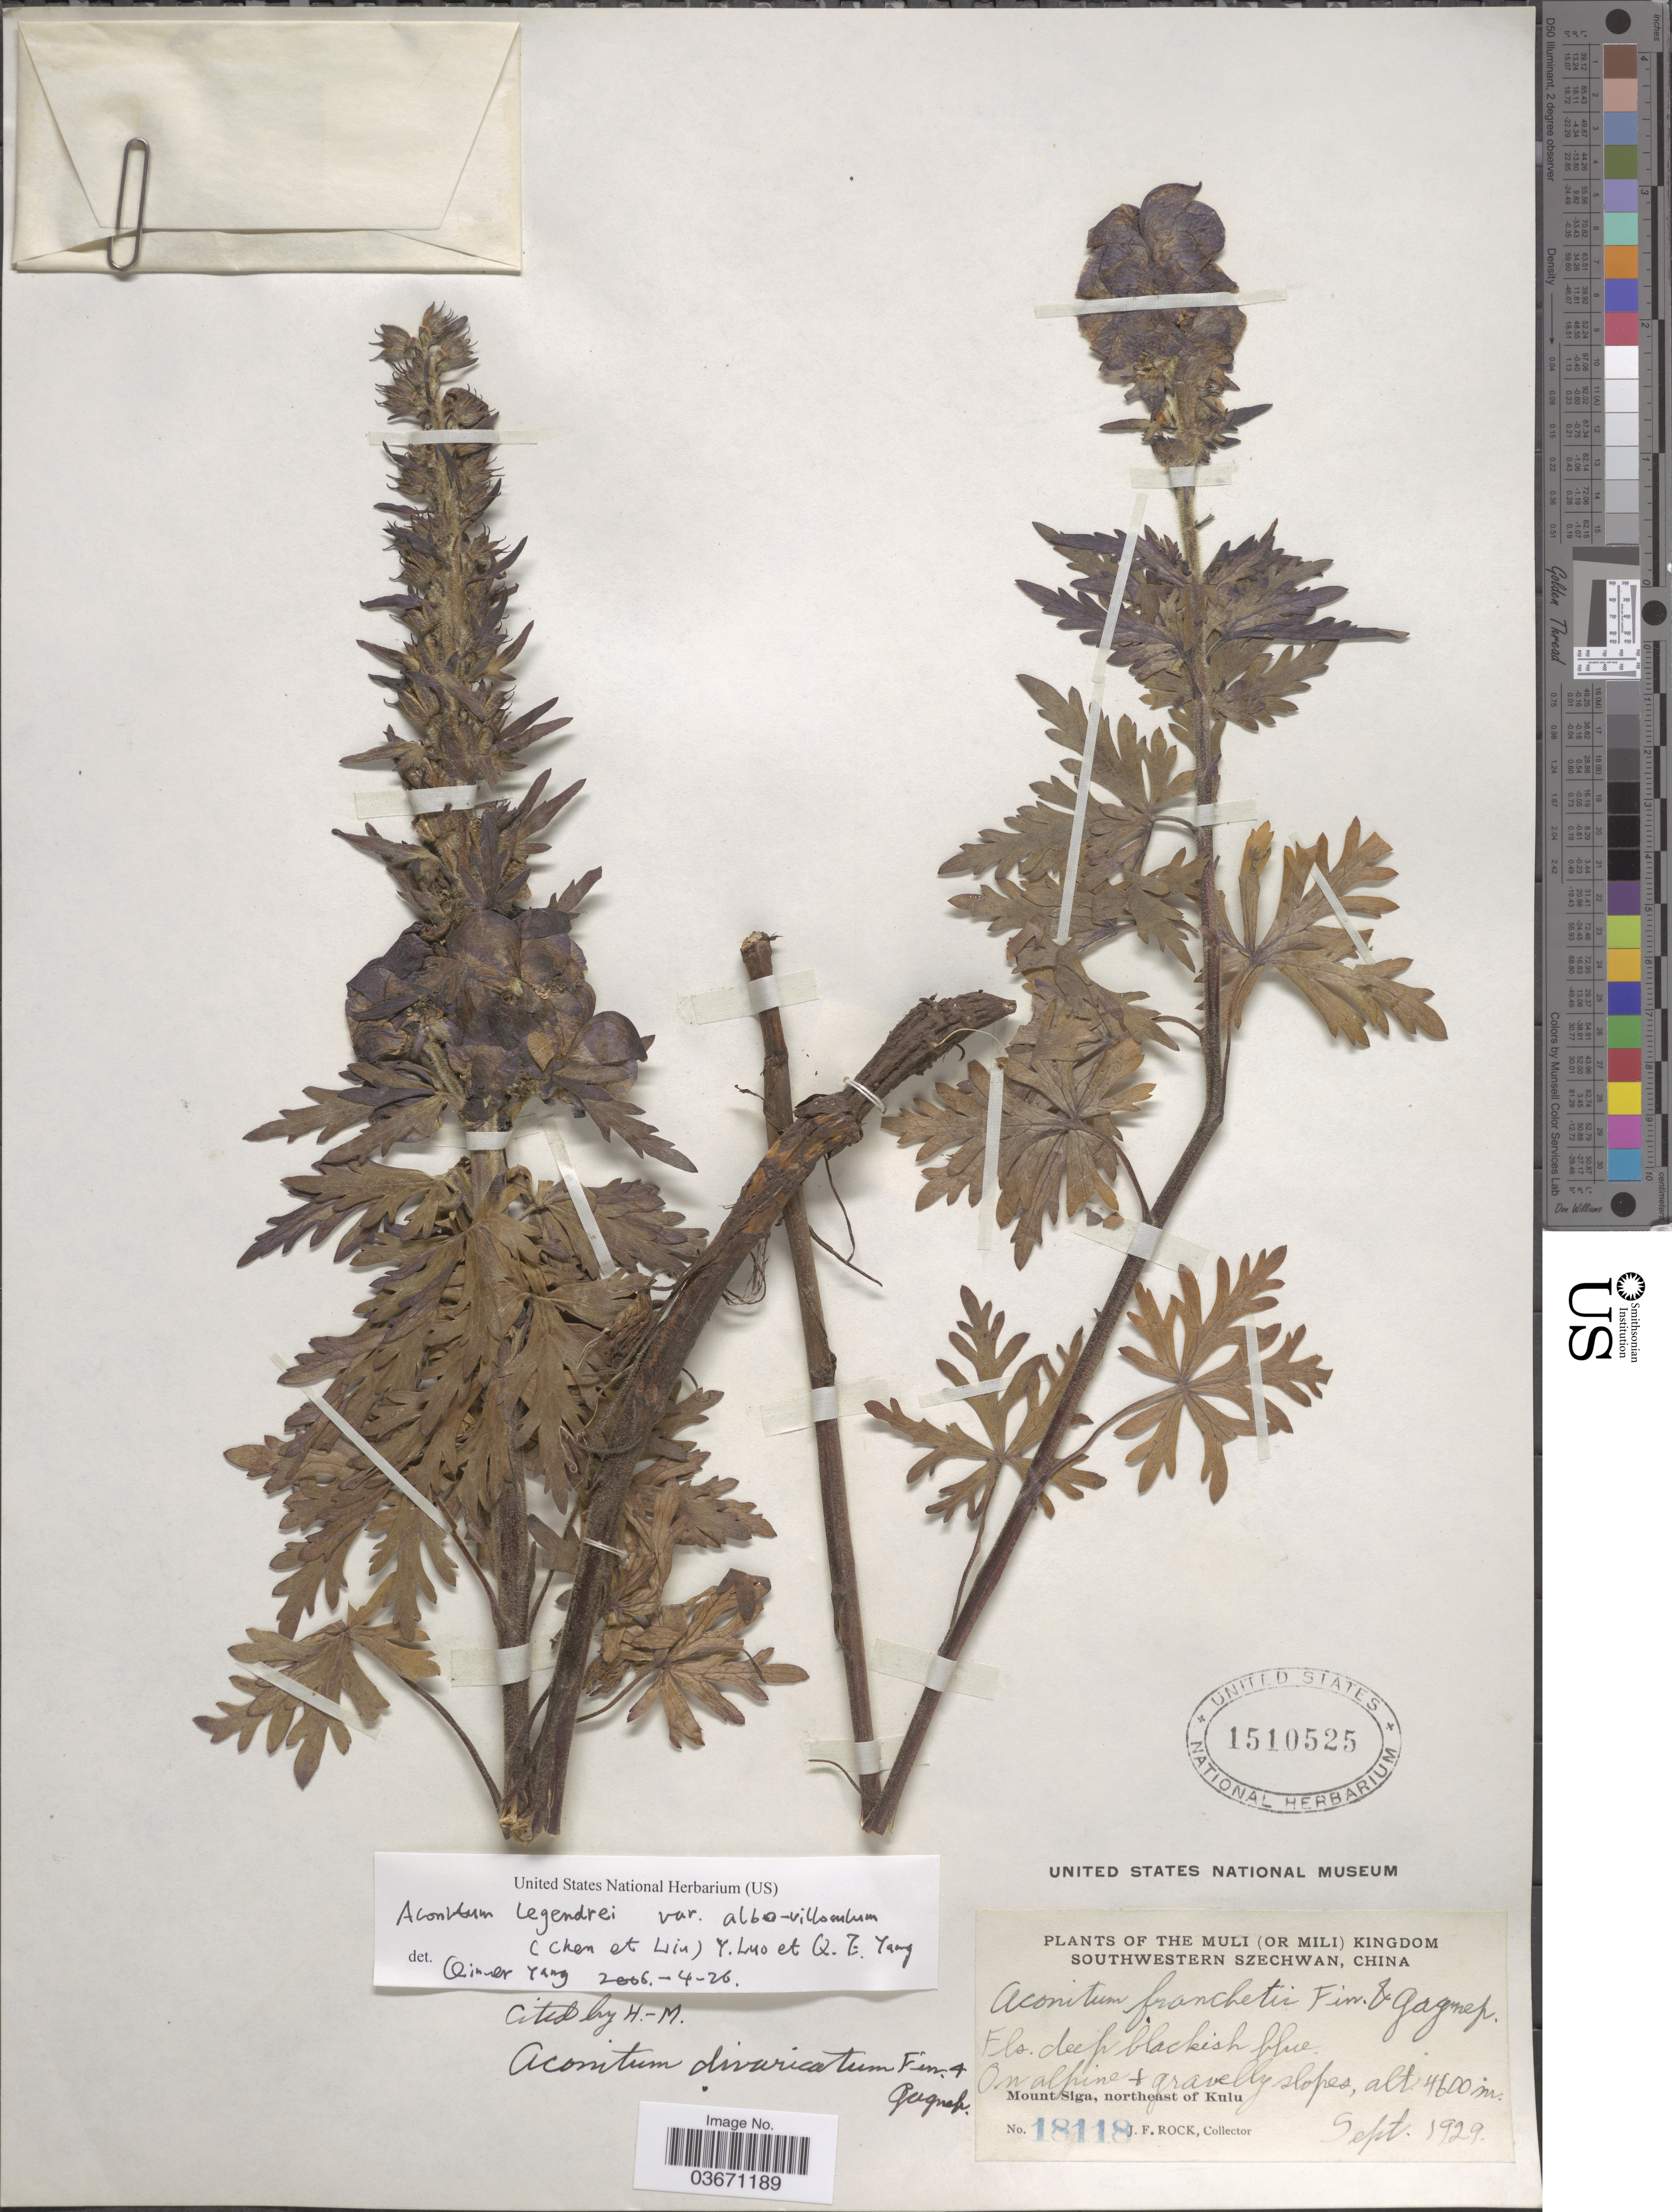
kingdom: Plantae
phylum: Tracheophyta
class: Magnoliopsida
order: Ranunculales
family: Ranunculaceae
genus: Aconitum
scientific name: Aconitum divaricatum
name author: Finet & Gagnep.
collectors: J. Rock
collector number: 18118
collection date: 1929-09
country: China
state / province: Sichuan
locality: The Muli (or Mili) Kingdom, Southwestern Szechwan. Mount Siga, northeast of Kulu.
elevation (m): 4600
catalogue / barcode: US 1510525